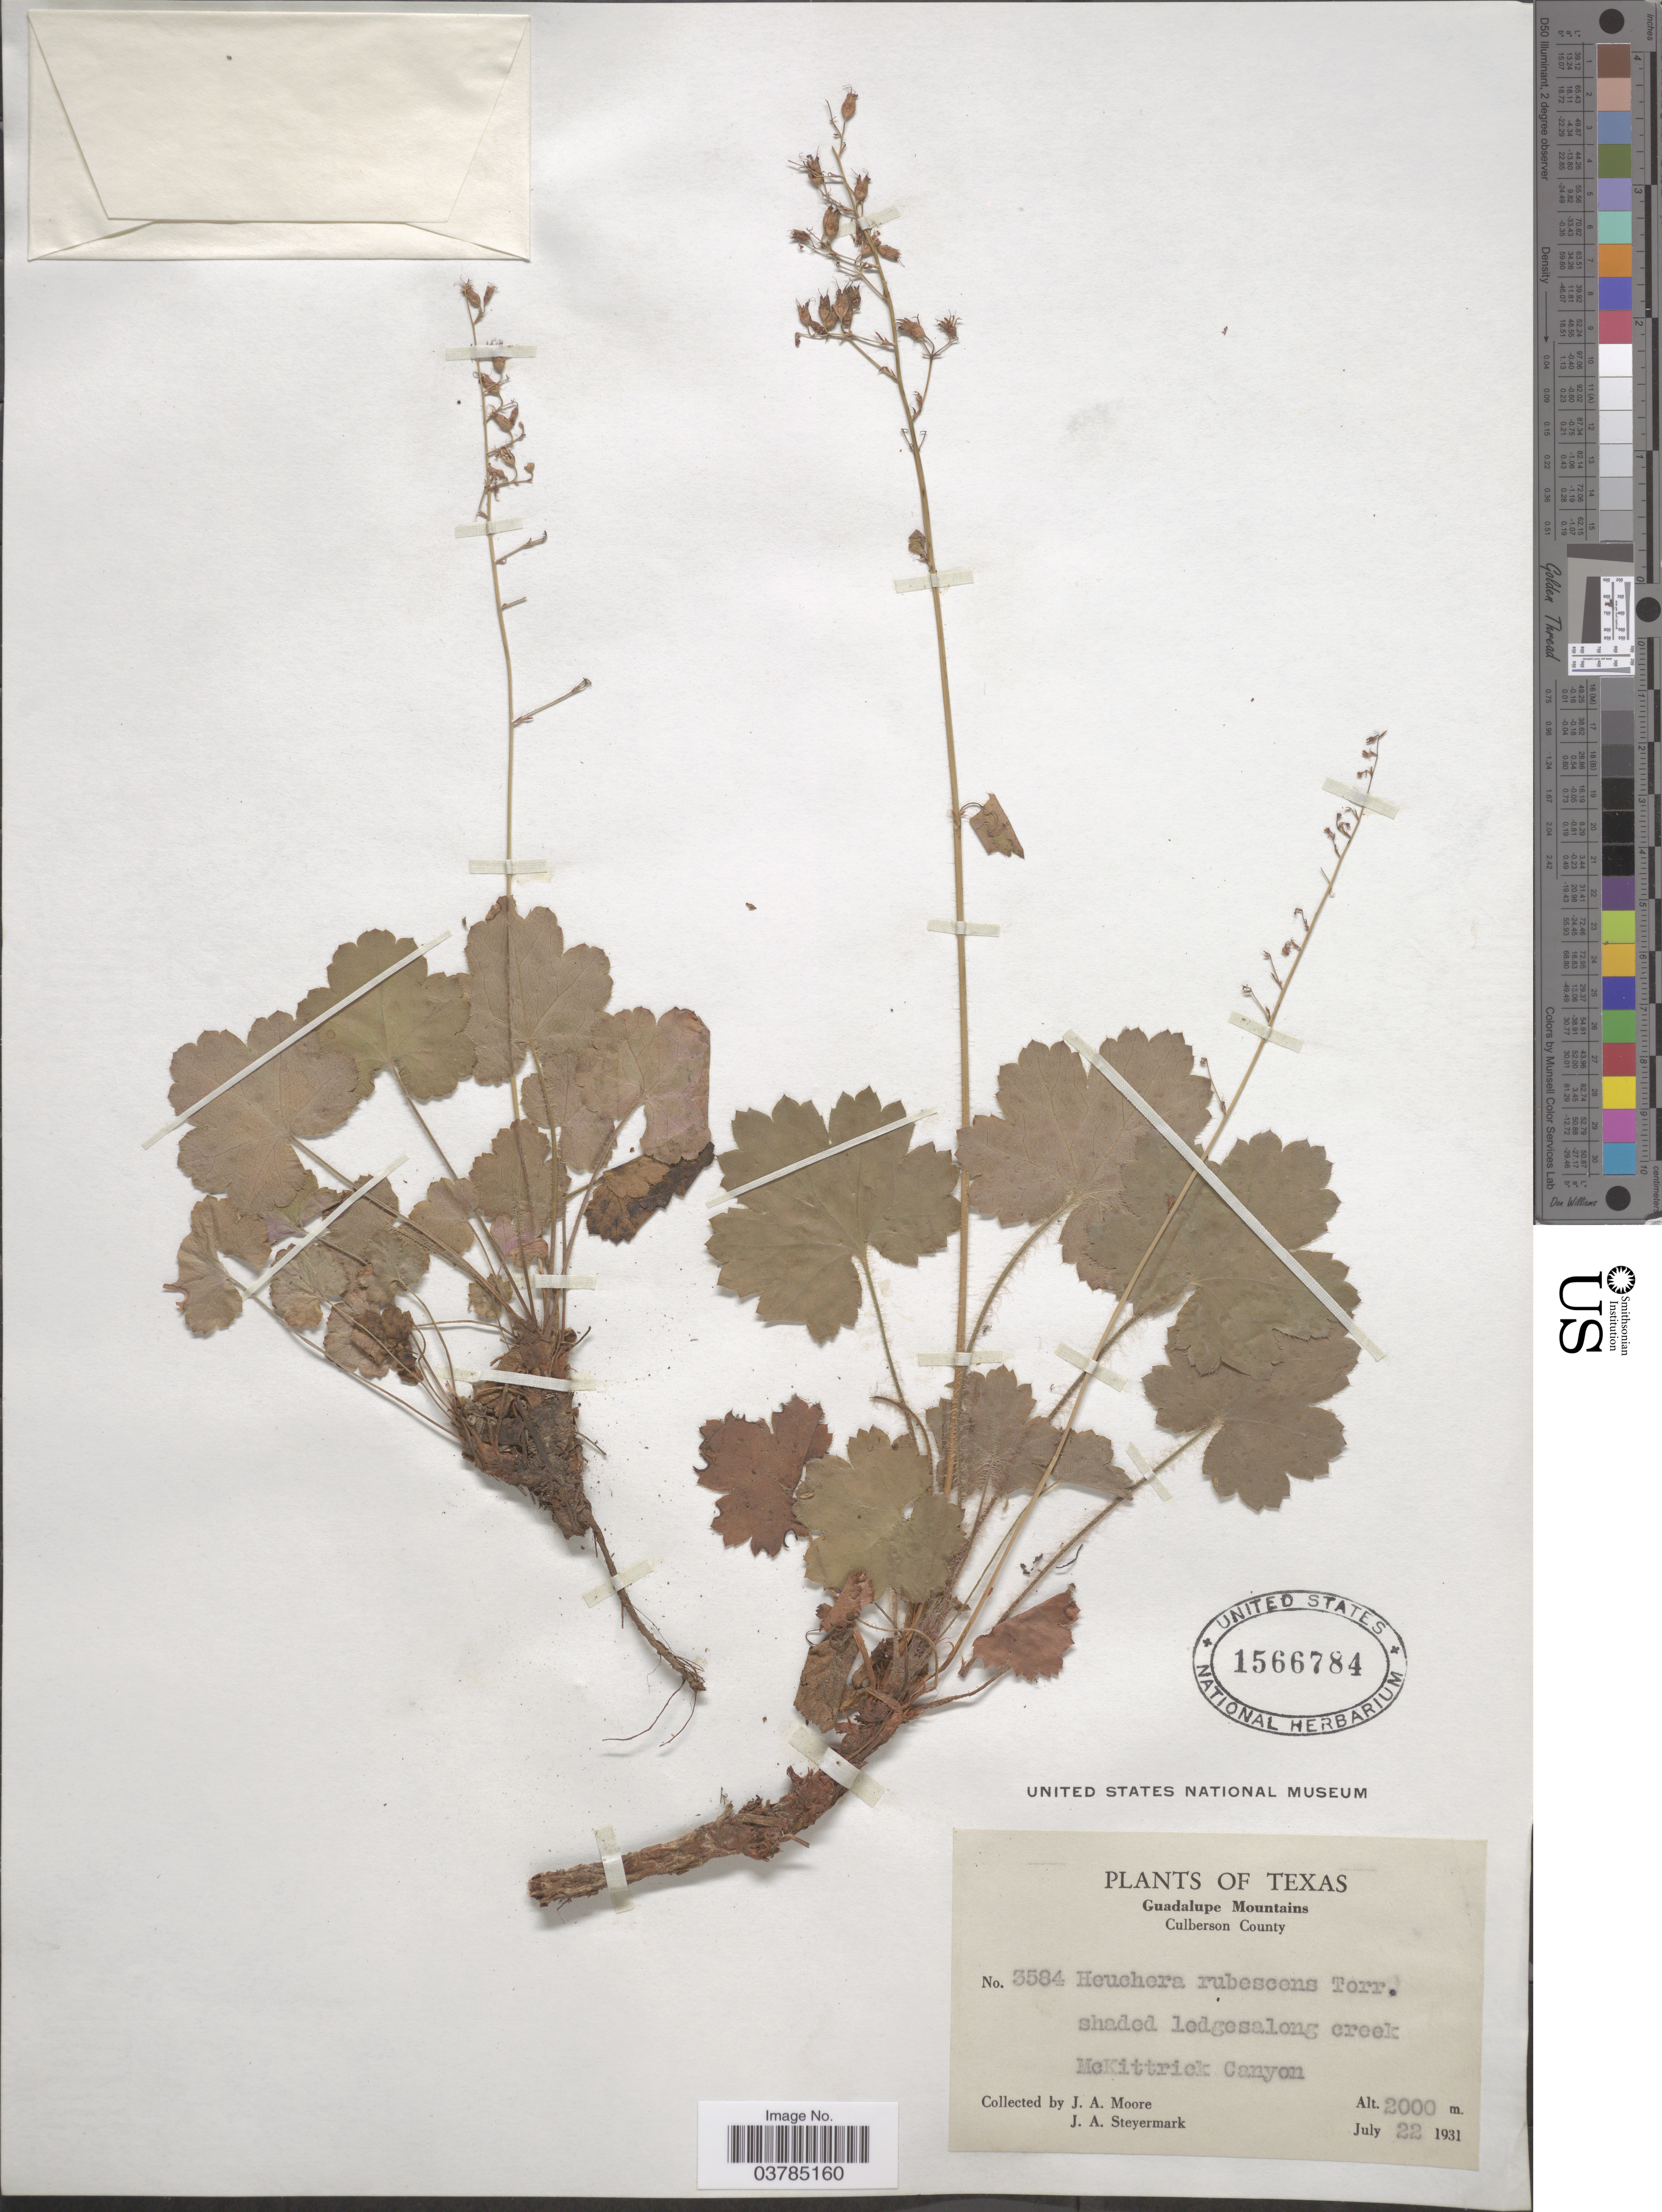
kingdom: Plantae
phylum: Tracheophyta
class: Magnoliopsida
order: Saxifragales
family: Saxifragaceae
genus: Heuchera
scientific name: Heuchera rubescens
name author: Torr.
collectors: J. A. Moore & J. Steyermark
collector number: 3584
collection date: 1931-07-22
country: United States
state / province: Texas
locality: Guadalupe Mountains. Culberson County. McKittrick Canyon.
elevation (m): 2000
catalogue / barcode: US 1566784